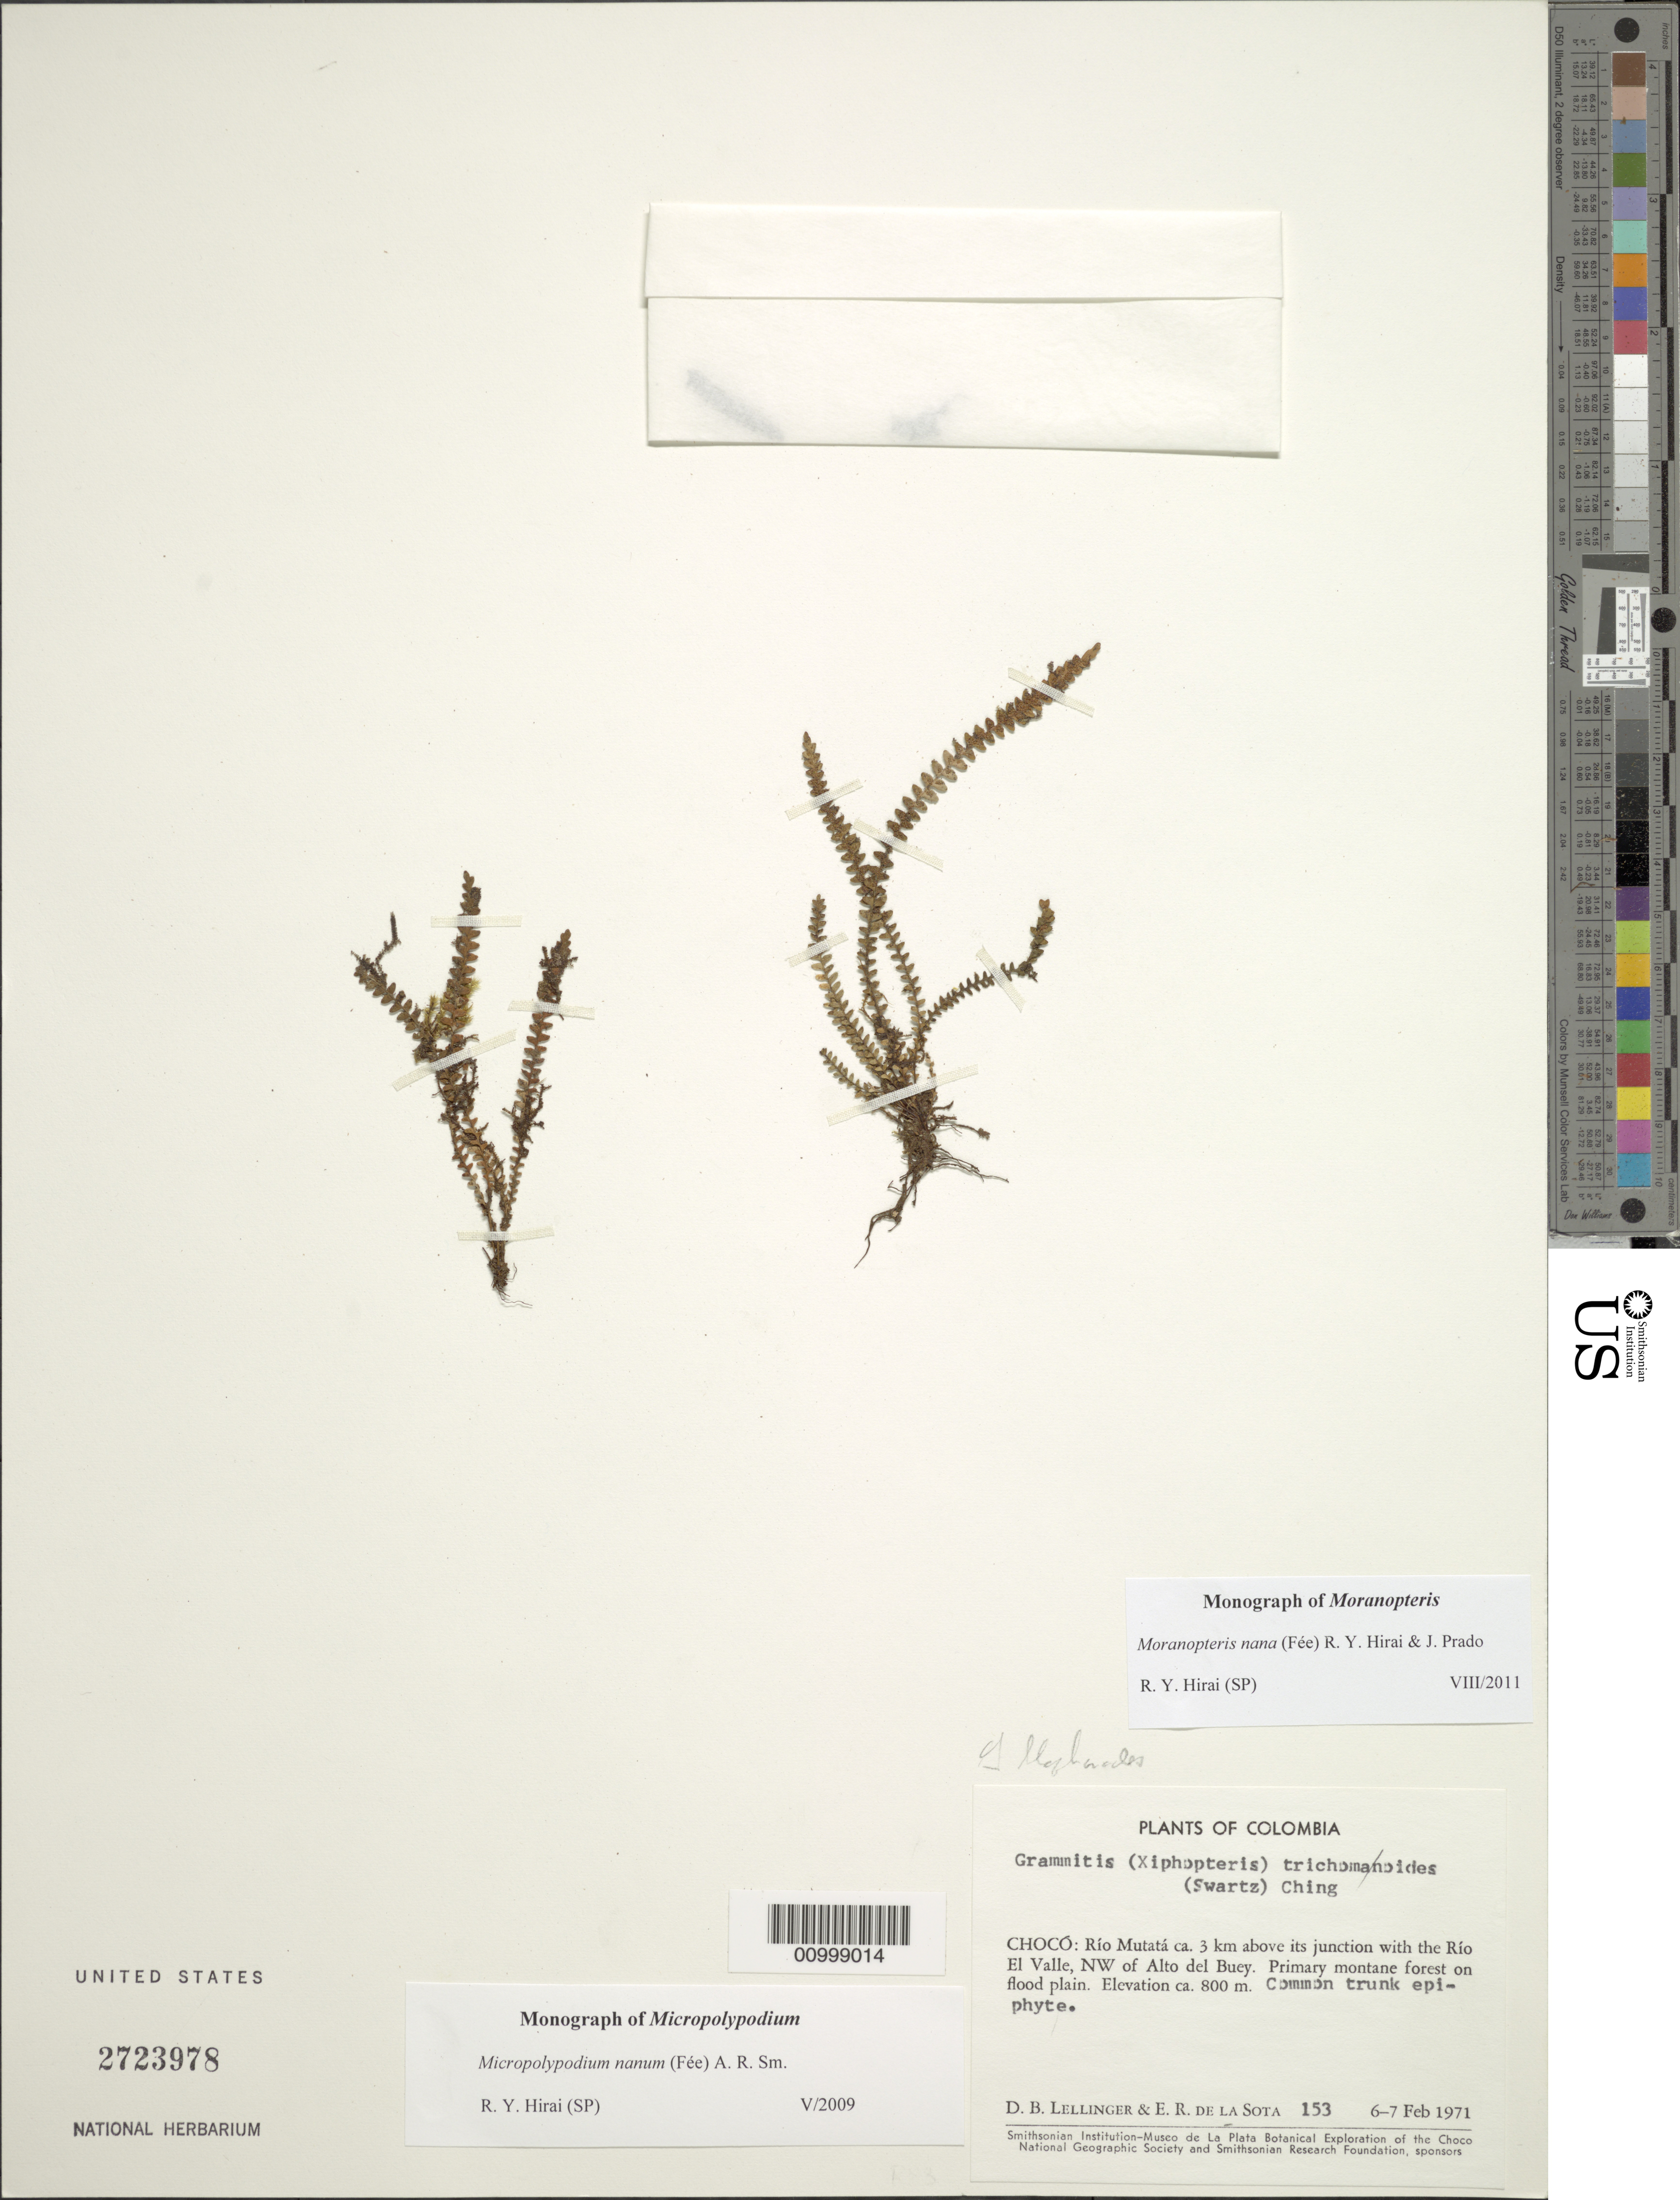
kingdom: Plantae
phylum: Tracheophyta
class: Polypodiopsida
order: Polypodiales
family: Polypodiaceae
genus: Moranopteris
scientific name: Moranopteris nana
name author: (Fée) R. Y. Hirai & J. Prado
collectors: D. B. Lellinger & E. R. de la Sota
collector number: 153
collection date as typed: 6-7 February 1971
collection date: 1971-02-06/1971-02-07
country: Colombia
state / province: Chocó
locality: Rio Mutata ca 3 km above its junction with the Rio El Valle, NW of Alto del Buey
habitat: primary montane forest on flood plain; on trunk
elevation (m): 800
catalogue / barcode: US 2723978